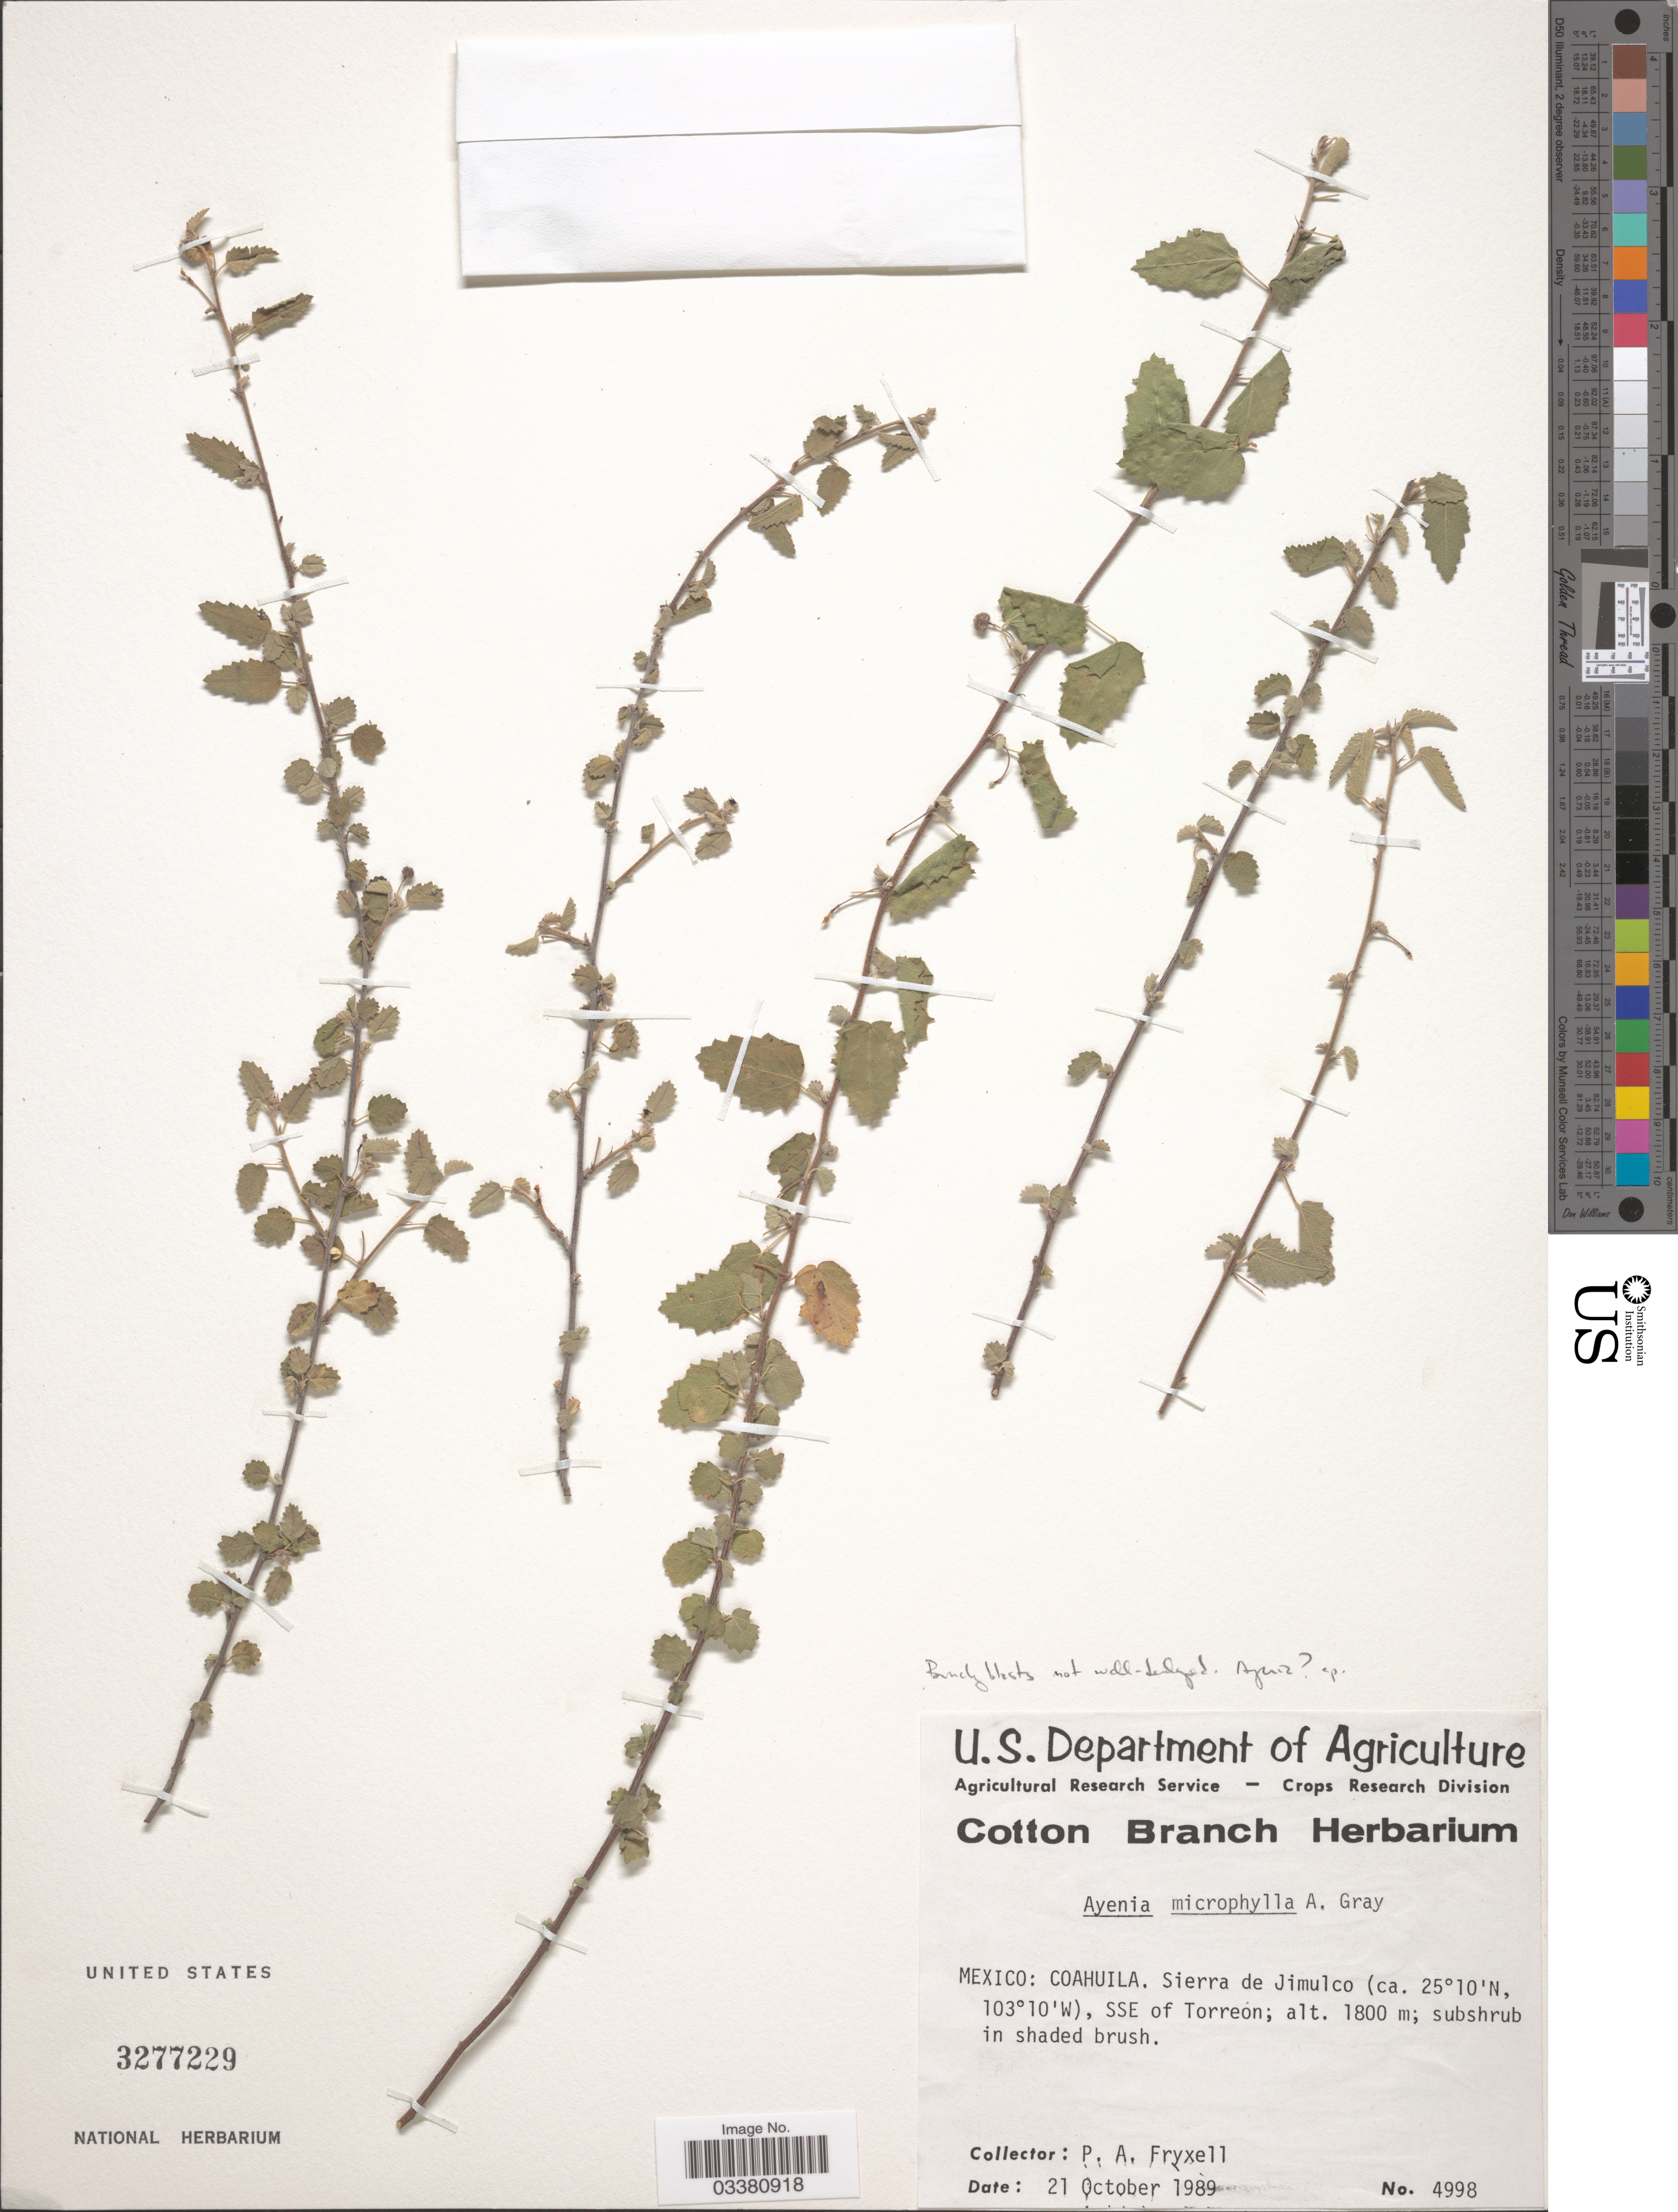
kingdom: Plantae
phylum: Tracheophyta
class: Magnoliopsida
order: Malvales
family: Malvaceae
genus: Ayenia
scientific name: Ayenia microphylla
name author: A. Gray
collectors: P. A. Fryxell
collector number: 4998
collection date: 1989-10-21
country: Mexico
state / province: Coahuila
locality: Sierra de Jimulco, SSE of Torreon.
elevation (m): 1800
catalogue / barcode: US 3277229